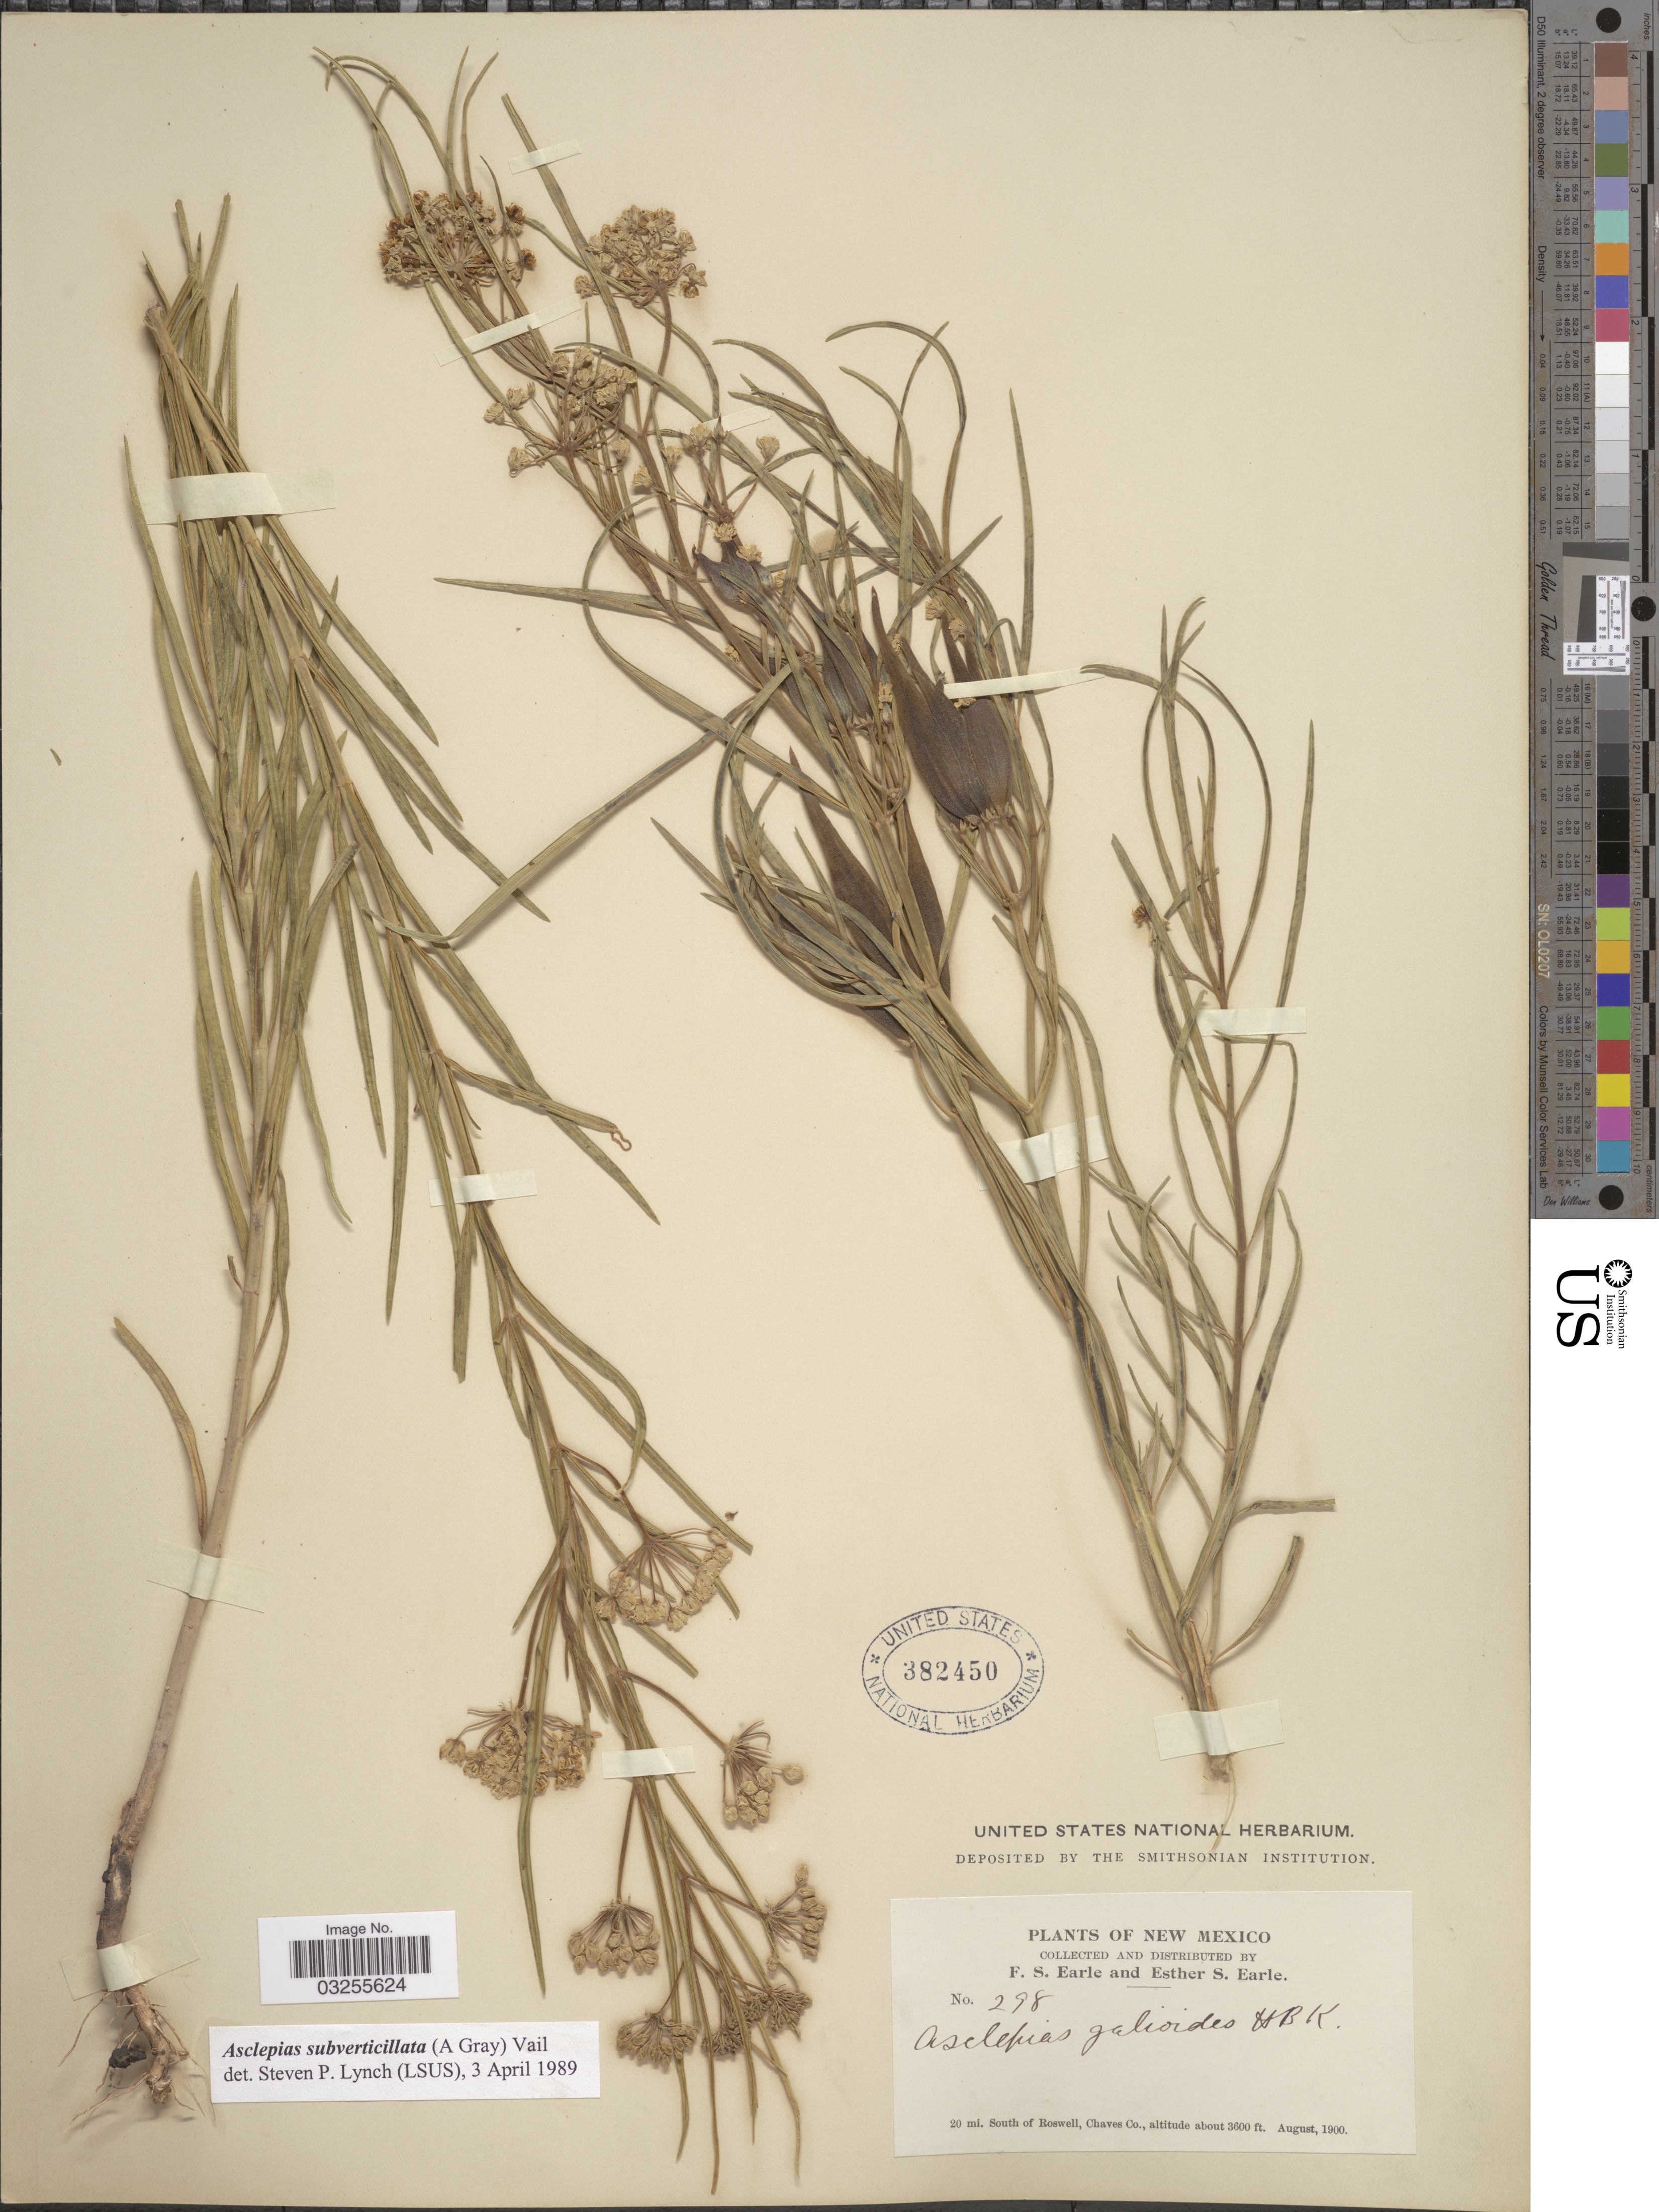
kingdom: Plantae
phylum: Tracheophyta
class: Magnoliopsida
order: Gentianales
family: Apocynaceae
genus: Asclepias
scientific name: Asclepias subverticillata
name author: (A. Gray) Vail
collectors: F. S. Earle & E. S. Earle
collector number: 298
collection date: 1900-08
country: United States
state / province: New Mexico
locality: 20 mi. South of Roswell, Chaves Co.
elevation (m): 1097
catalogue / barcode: US 382450